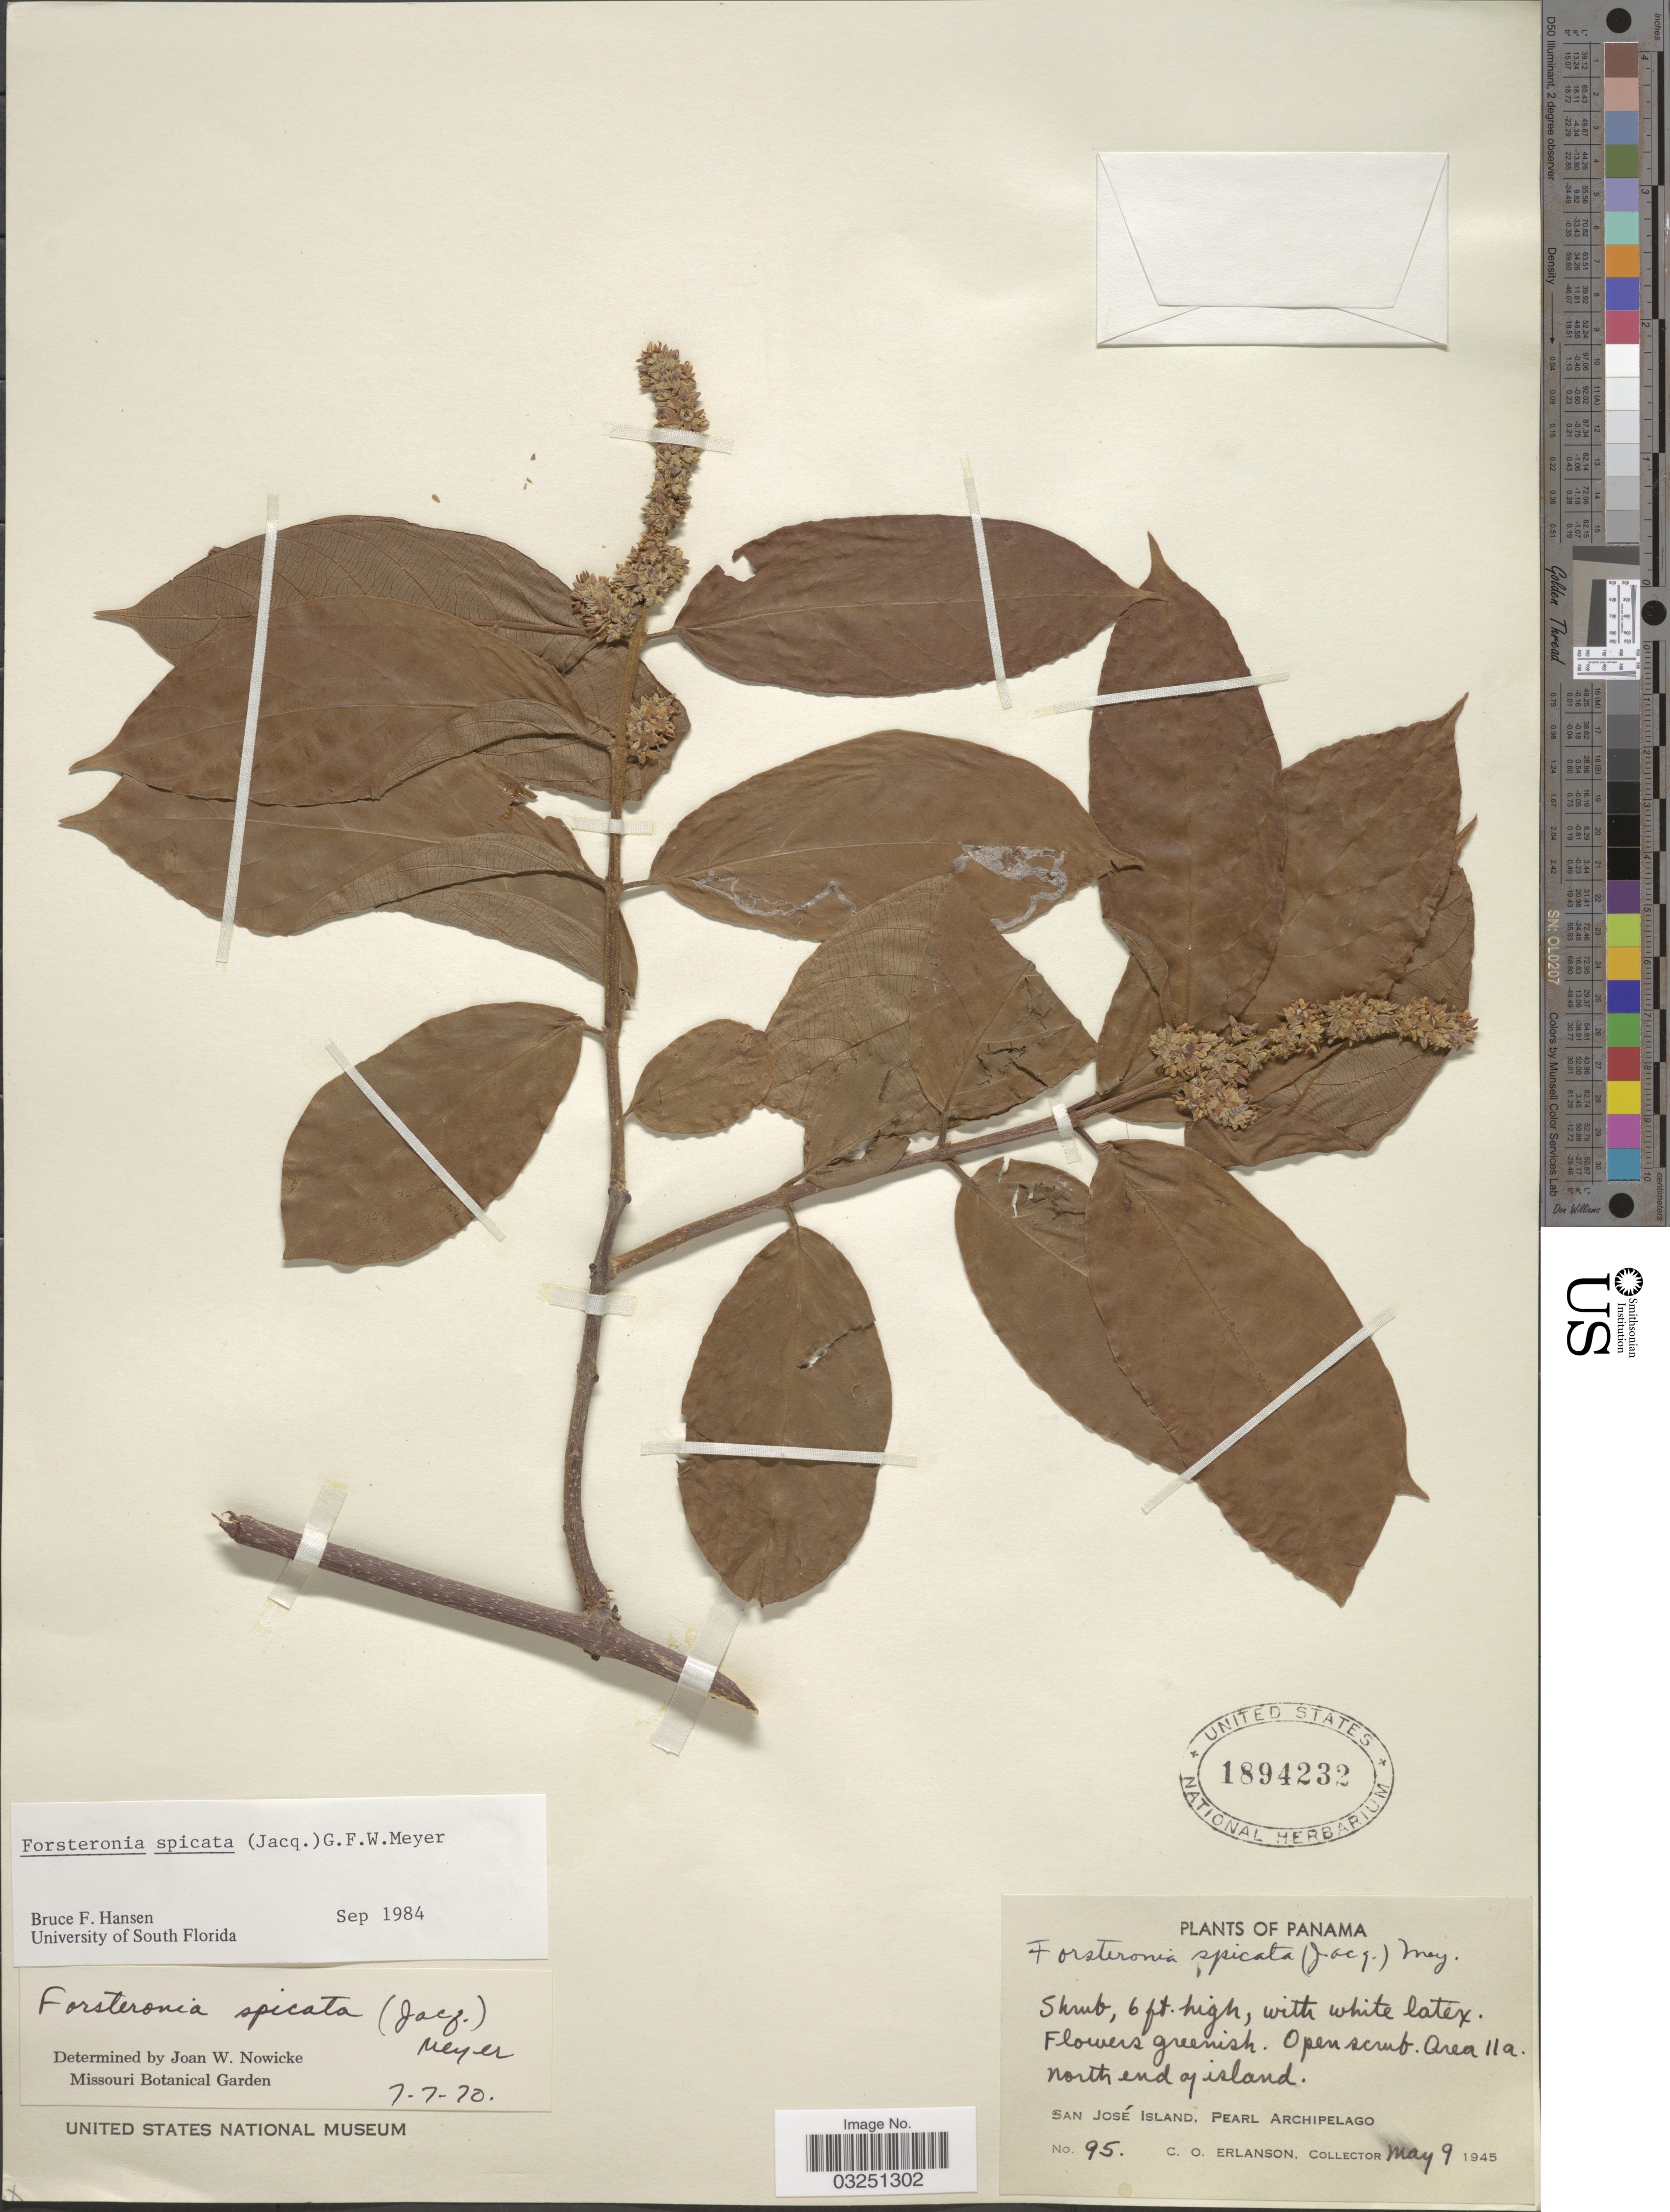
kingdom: Plantae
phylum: Tracheophyta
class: Magnoliopsida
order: Gentianales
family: Apocynaceae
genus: Forsteronia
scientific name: Forsteronia spicata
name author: (Jacq.) G. Mey.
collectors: C. O. Erlanson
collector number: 95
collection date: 1945-05-09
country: Panama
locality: Open scrub. Area 11a, north end of island. San José Island, Pearl Archipelago.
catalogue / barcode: US 1894232